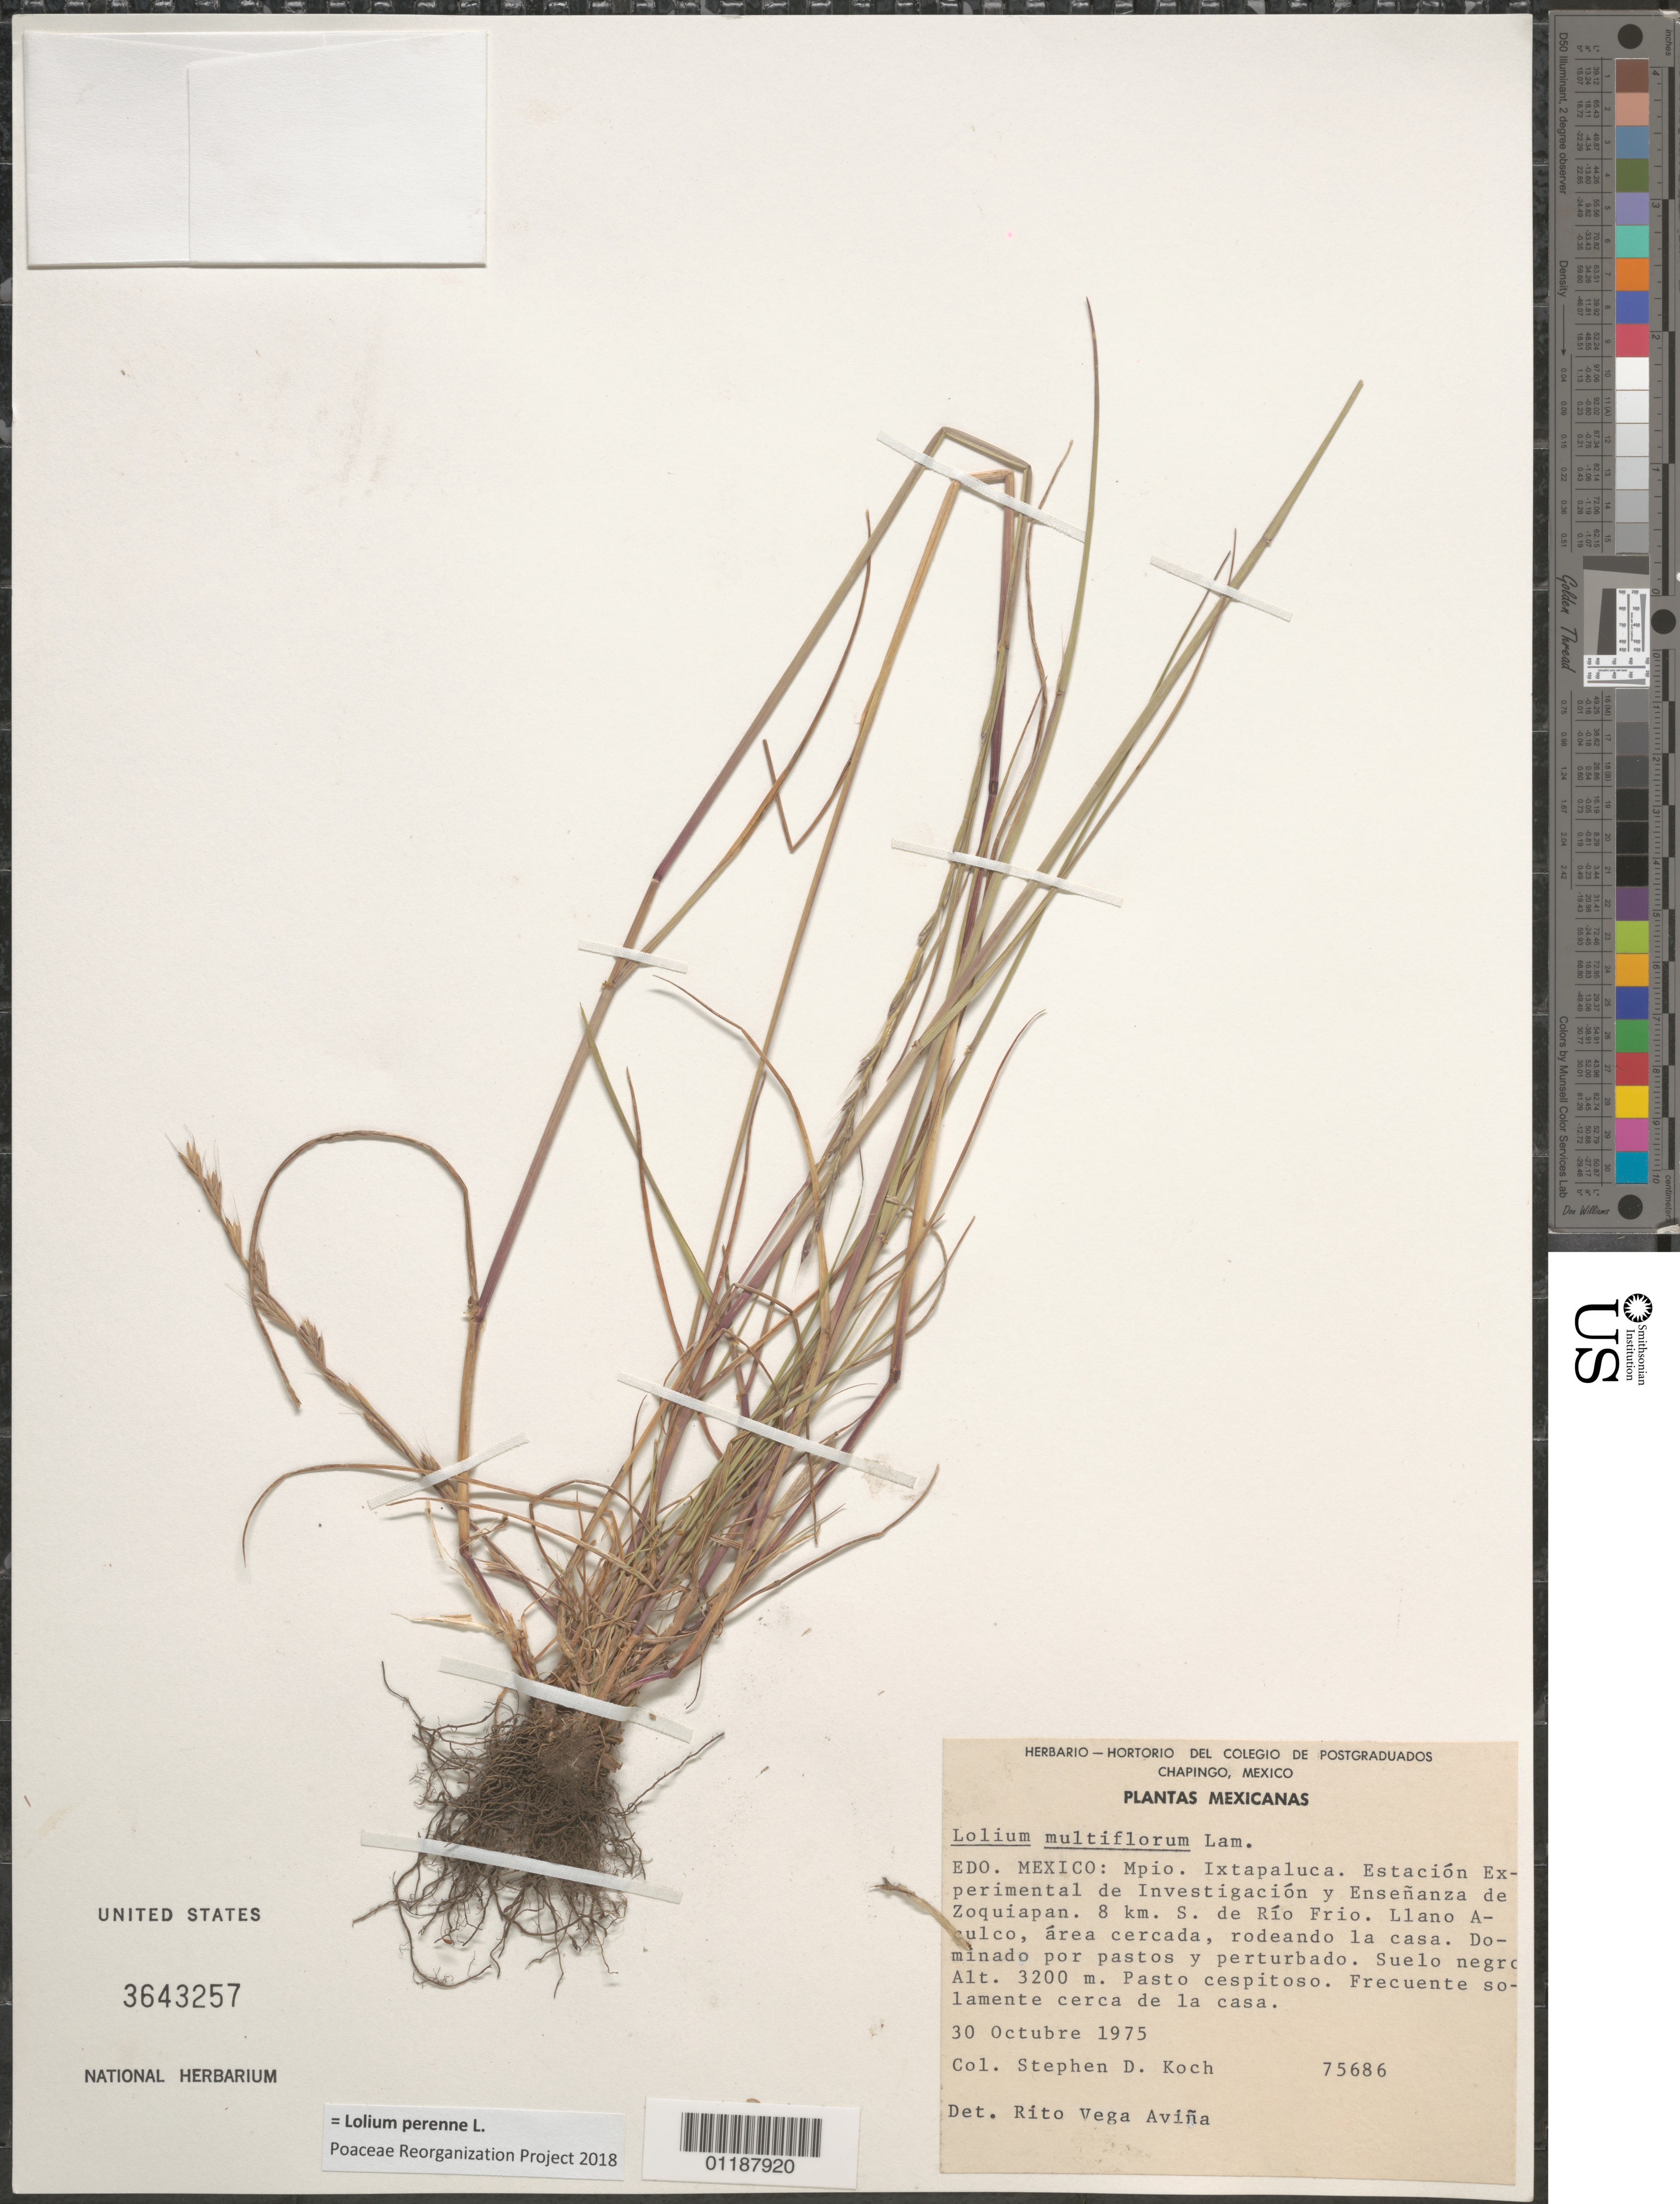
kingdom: Plantae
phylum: Tracheophyta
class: Liliopsida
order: Poales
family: Poaceae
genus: Lolium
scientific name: Lolium perenne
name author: L.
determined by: Poaceae Reorganization Project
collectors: S. D. Koch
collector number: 75686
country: Mexico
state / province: México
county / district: Ixtapaluca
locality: Estacion Experimental de Investigacion and Esenanza de Zoquiapan, S of Rio Frio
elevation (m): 3200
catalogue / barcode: US 3643257